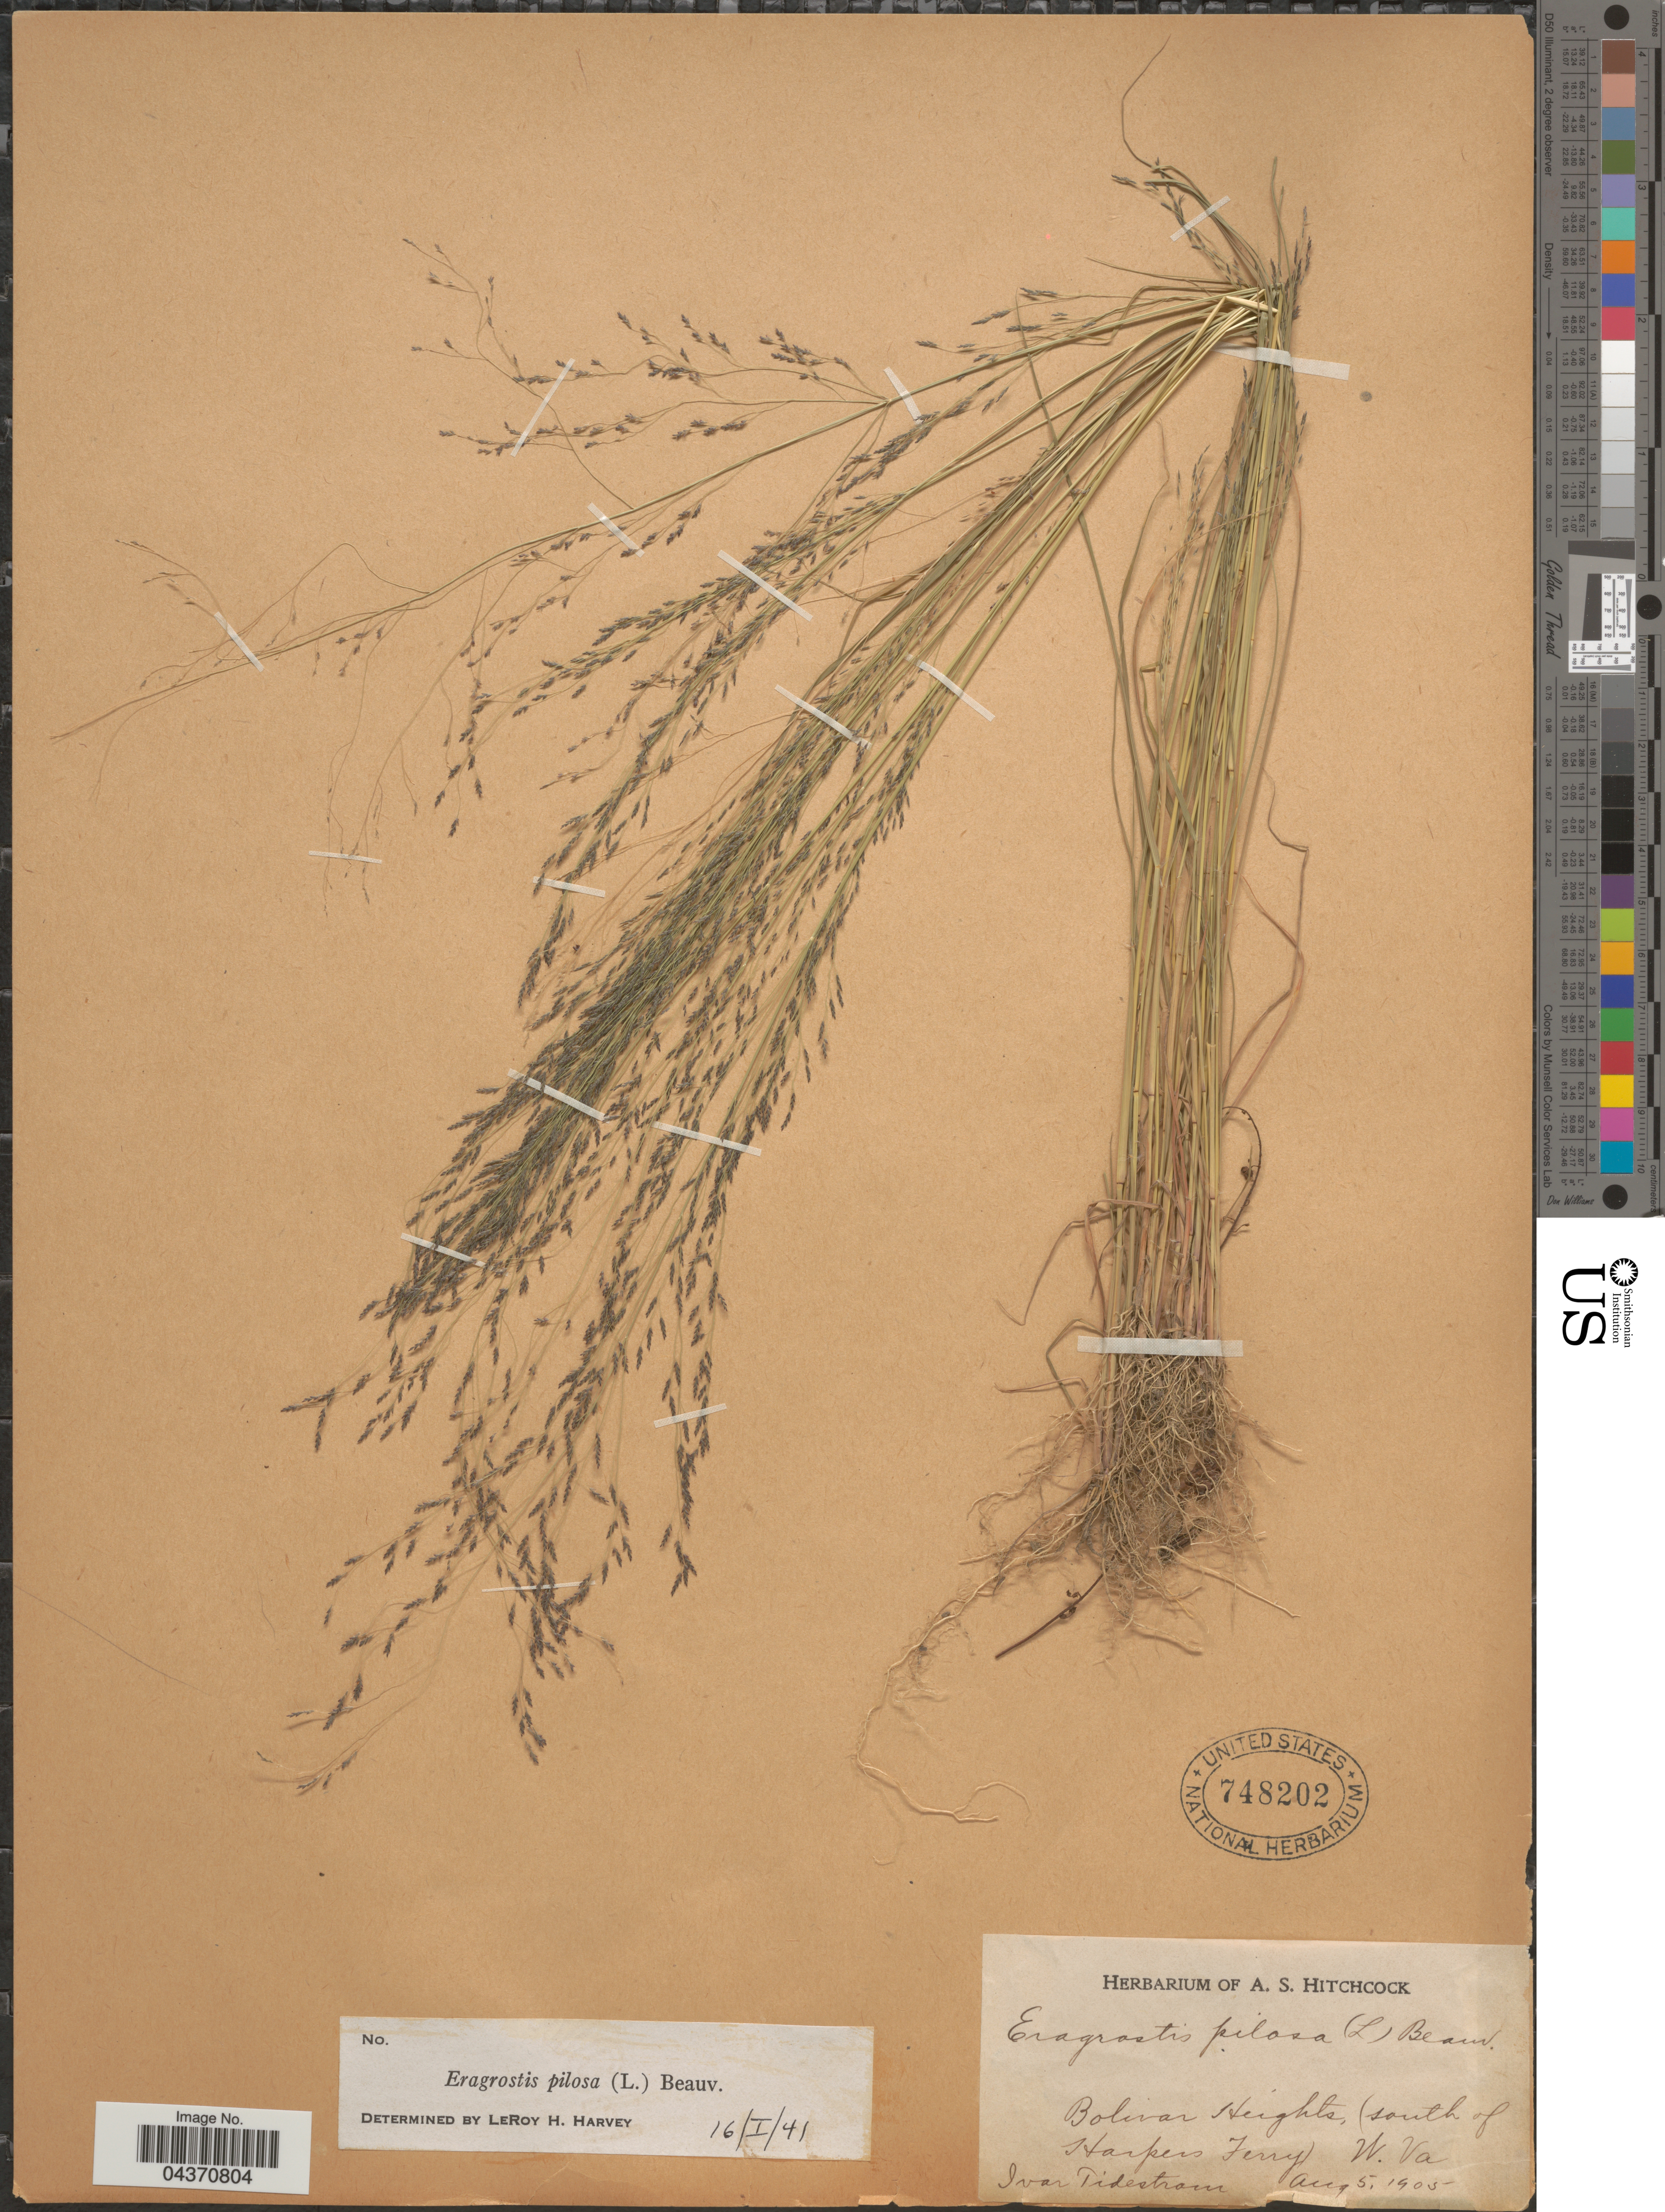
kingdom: Plantae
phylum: Tracheophyta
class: Liliopsida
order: Poales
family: Poaceae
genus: Eragrostis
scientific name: Eragrostis pilosa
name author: (L.) P. Beauv.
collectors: I. F. Tidestrom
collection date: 1905-08-05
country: United States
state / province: West Virginia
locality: Bolivar Heights, (south of Harpers Ferry).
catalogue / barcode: US 748202